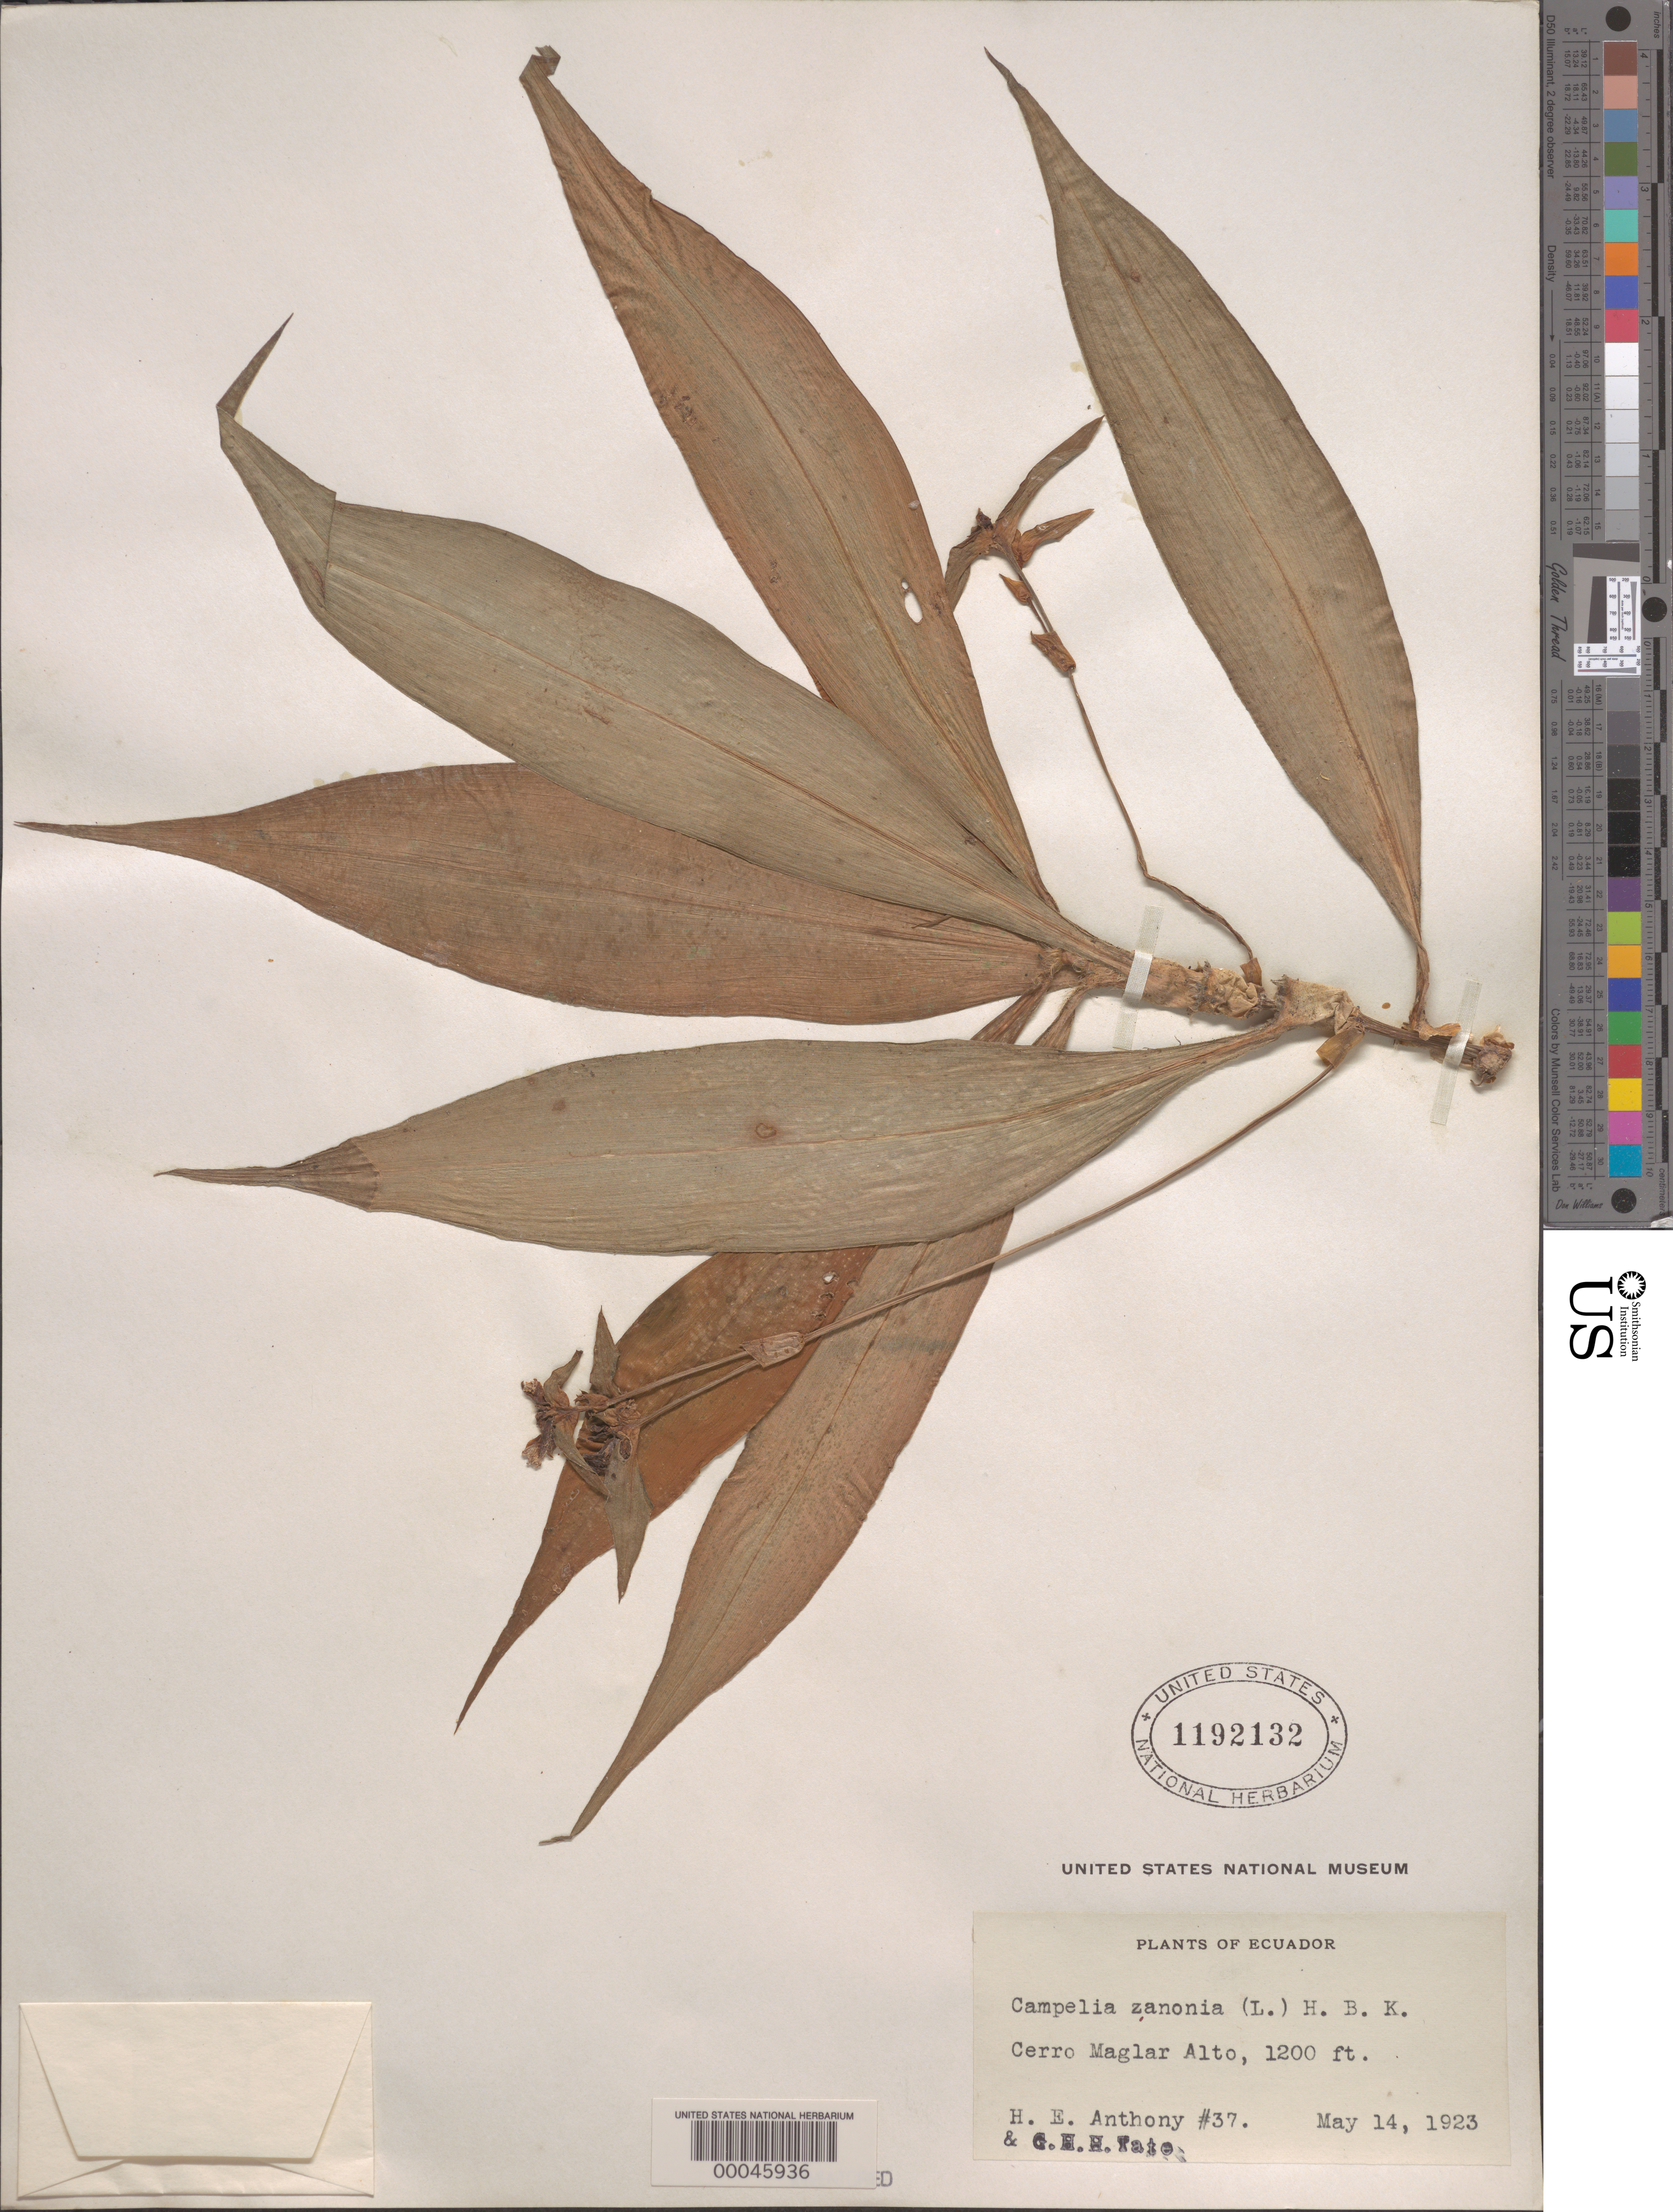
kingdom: Plantae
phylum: Tracheophyta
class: Liliopsida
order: Commelinales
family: Commelinaceae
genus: Tradescantia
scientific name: Tradescantia zanonia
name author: (L.) Sw.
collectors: H. E. Anthony & G. Tate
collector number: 37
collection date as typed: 14 May 1923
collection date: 1923-05-14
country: Ecuador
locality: Cerro maglar Alto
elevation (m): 366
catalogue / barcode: US 1192132